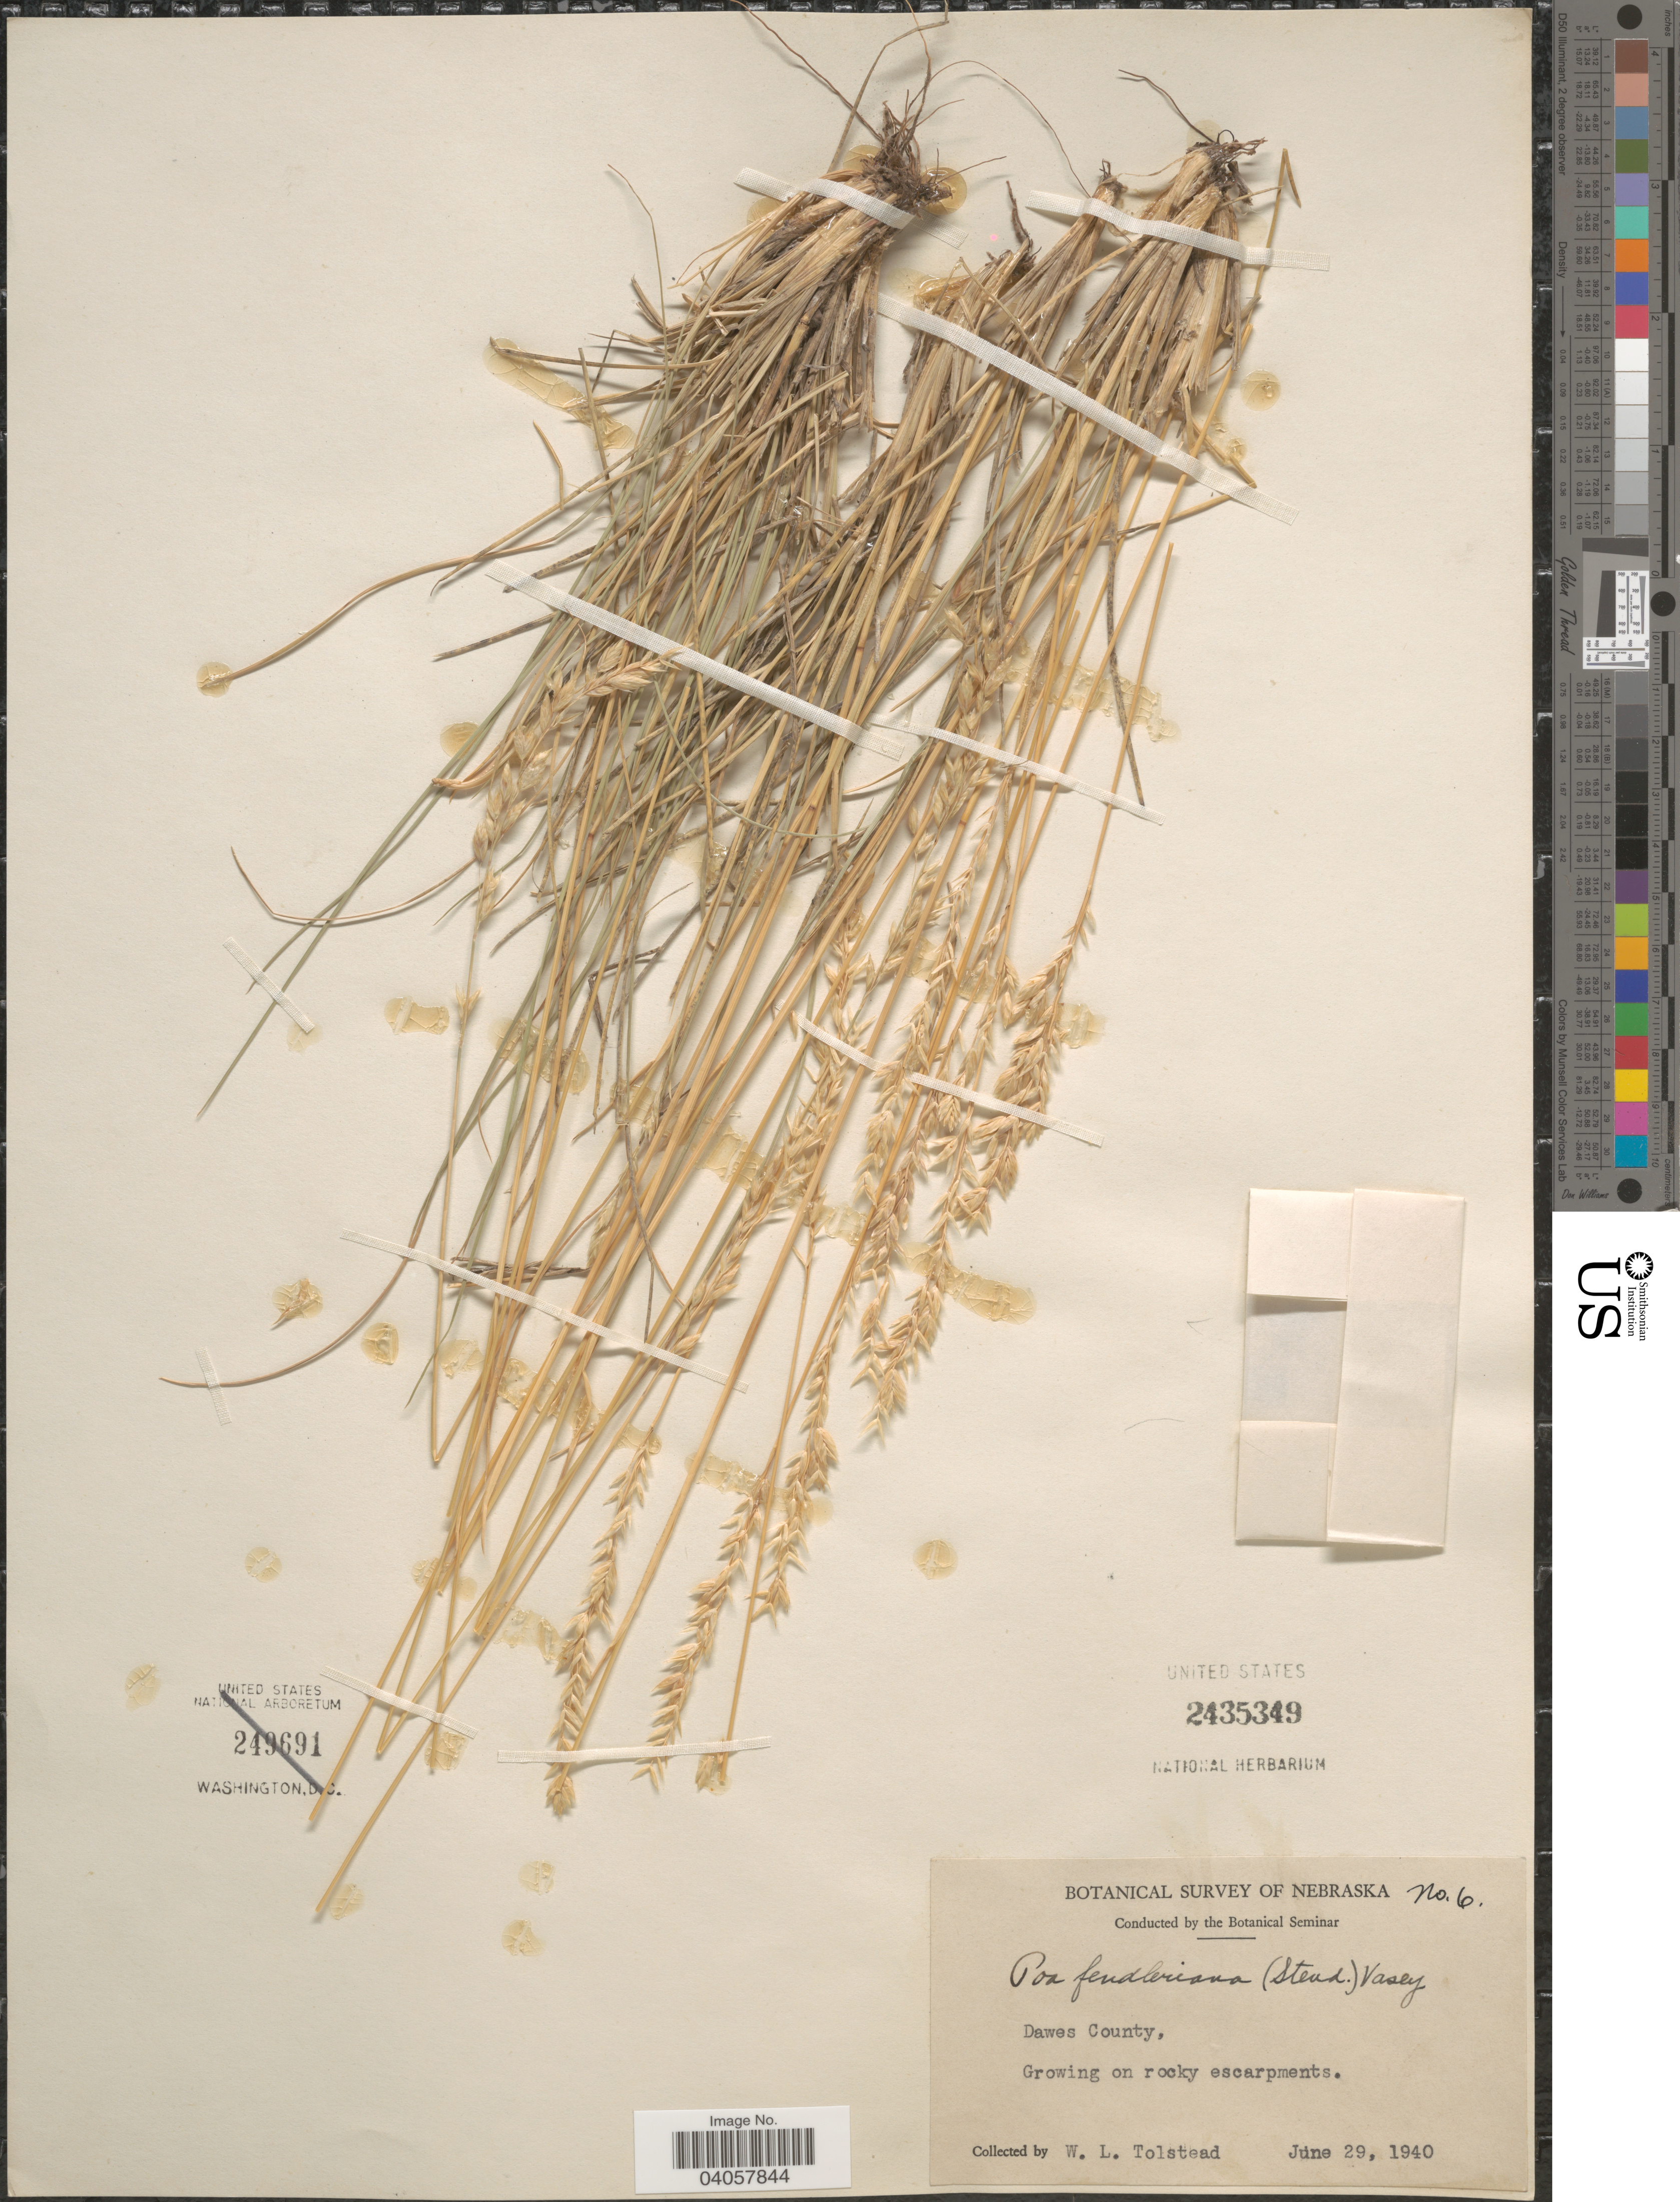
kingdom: Plantae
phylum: Tracheophyta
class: Liliopsida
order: Poales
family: Poaceae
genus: Poa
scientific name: Poa fendleriana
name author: (Steud.) Vasey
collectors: W. Tolstead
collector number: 6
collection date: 1940-06-29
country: United States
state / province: Nebraska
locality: Dawes County, On rocky escarpments.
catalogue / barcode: US 2435349